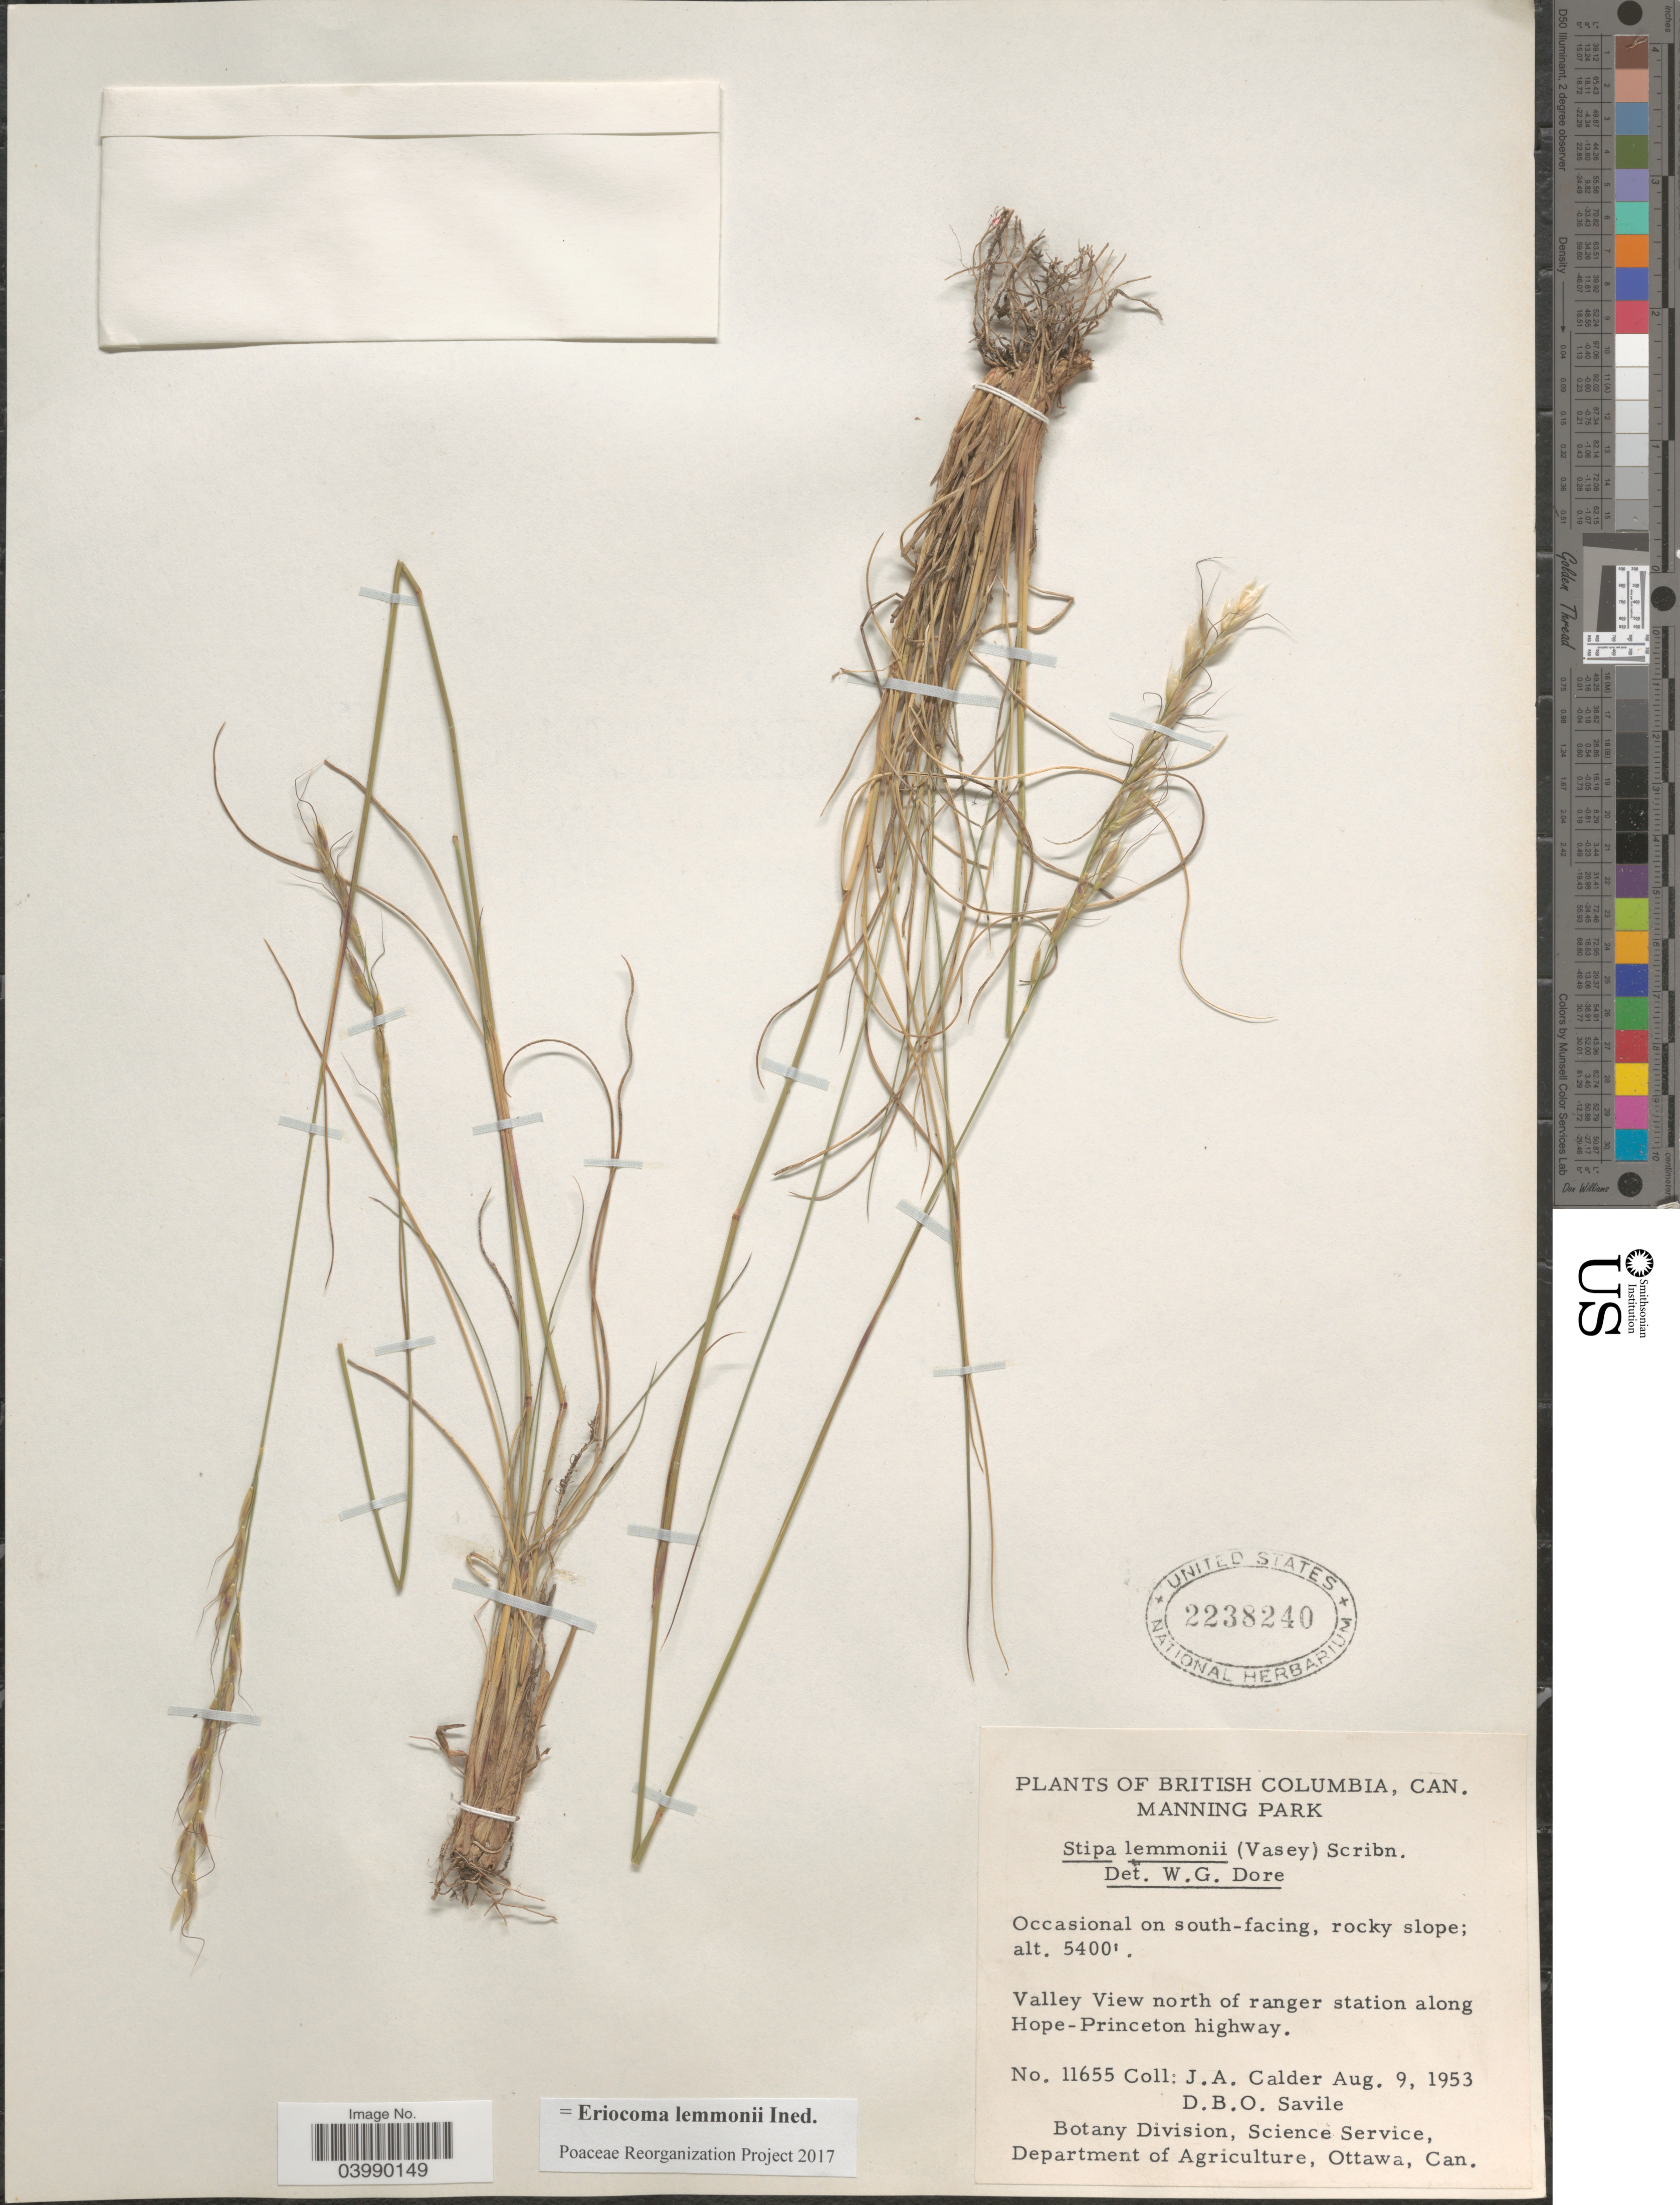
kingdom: Plantae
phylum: Tracheophyta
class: Liliopsida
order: Poales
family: Poaceae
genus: Eriocoma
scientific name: Eriocoma lemmonii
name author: (Vasey) Romasch.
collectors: J. A. Calder & D. Savile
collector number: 11655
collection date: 1953-08-09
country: Canada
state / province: British Columbia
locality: Manning Park. On south-facing, rocky slope.Valley View north of ranger station along Hope-Princeton highway.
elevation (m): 1646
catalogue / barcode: US 2238240